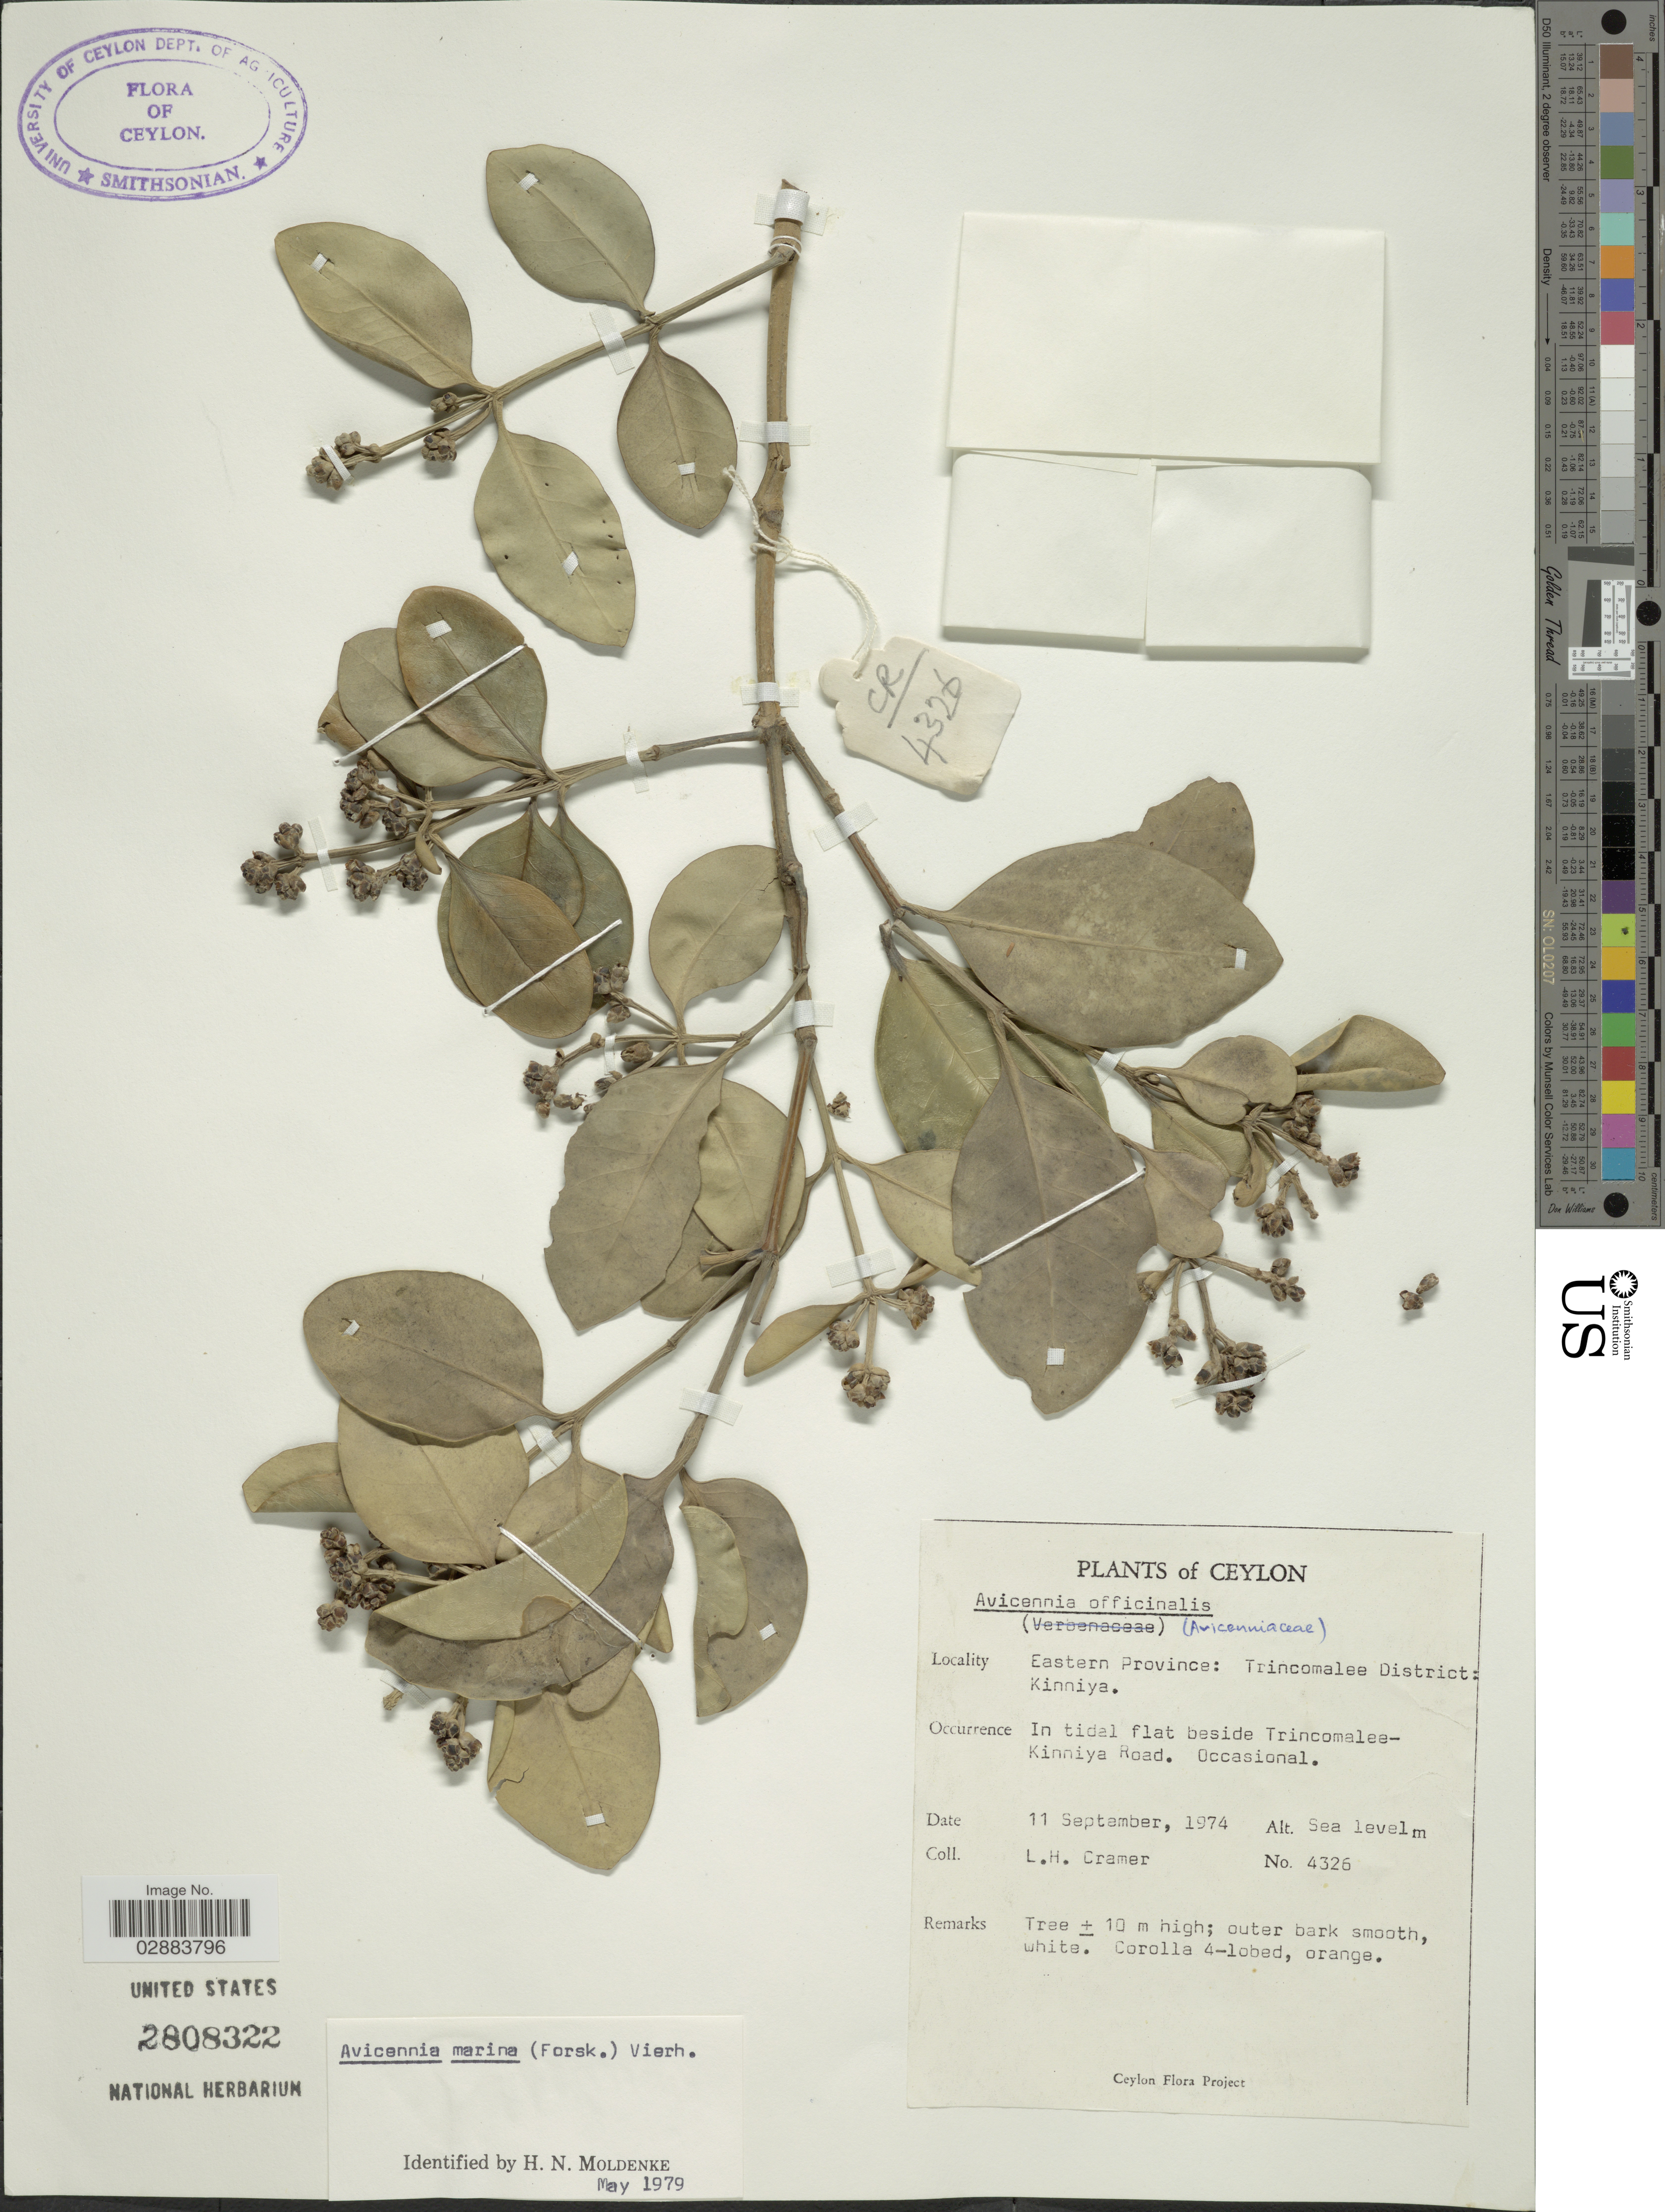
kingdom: Plantae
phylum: Tracheophyta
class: Magnoliopsida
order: Lamiales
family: Acanthaceae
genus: Avicennia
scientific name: Avicennia marina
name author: (Forssk.) Vierh.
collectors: L. H. Cramer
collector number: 4326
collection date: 1974-09-11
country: Sri Lanka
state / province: Eastern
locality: Ceylon. Trincomalee District: Kinniya. In tidal flat beside Trincomalee-Kinniya Road.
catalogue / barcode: US 2808322